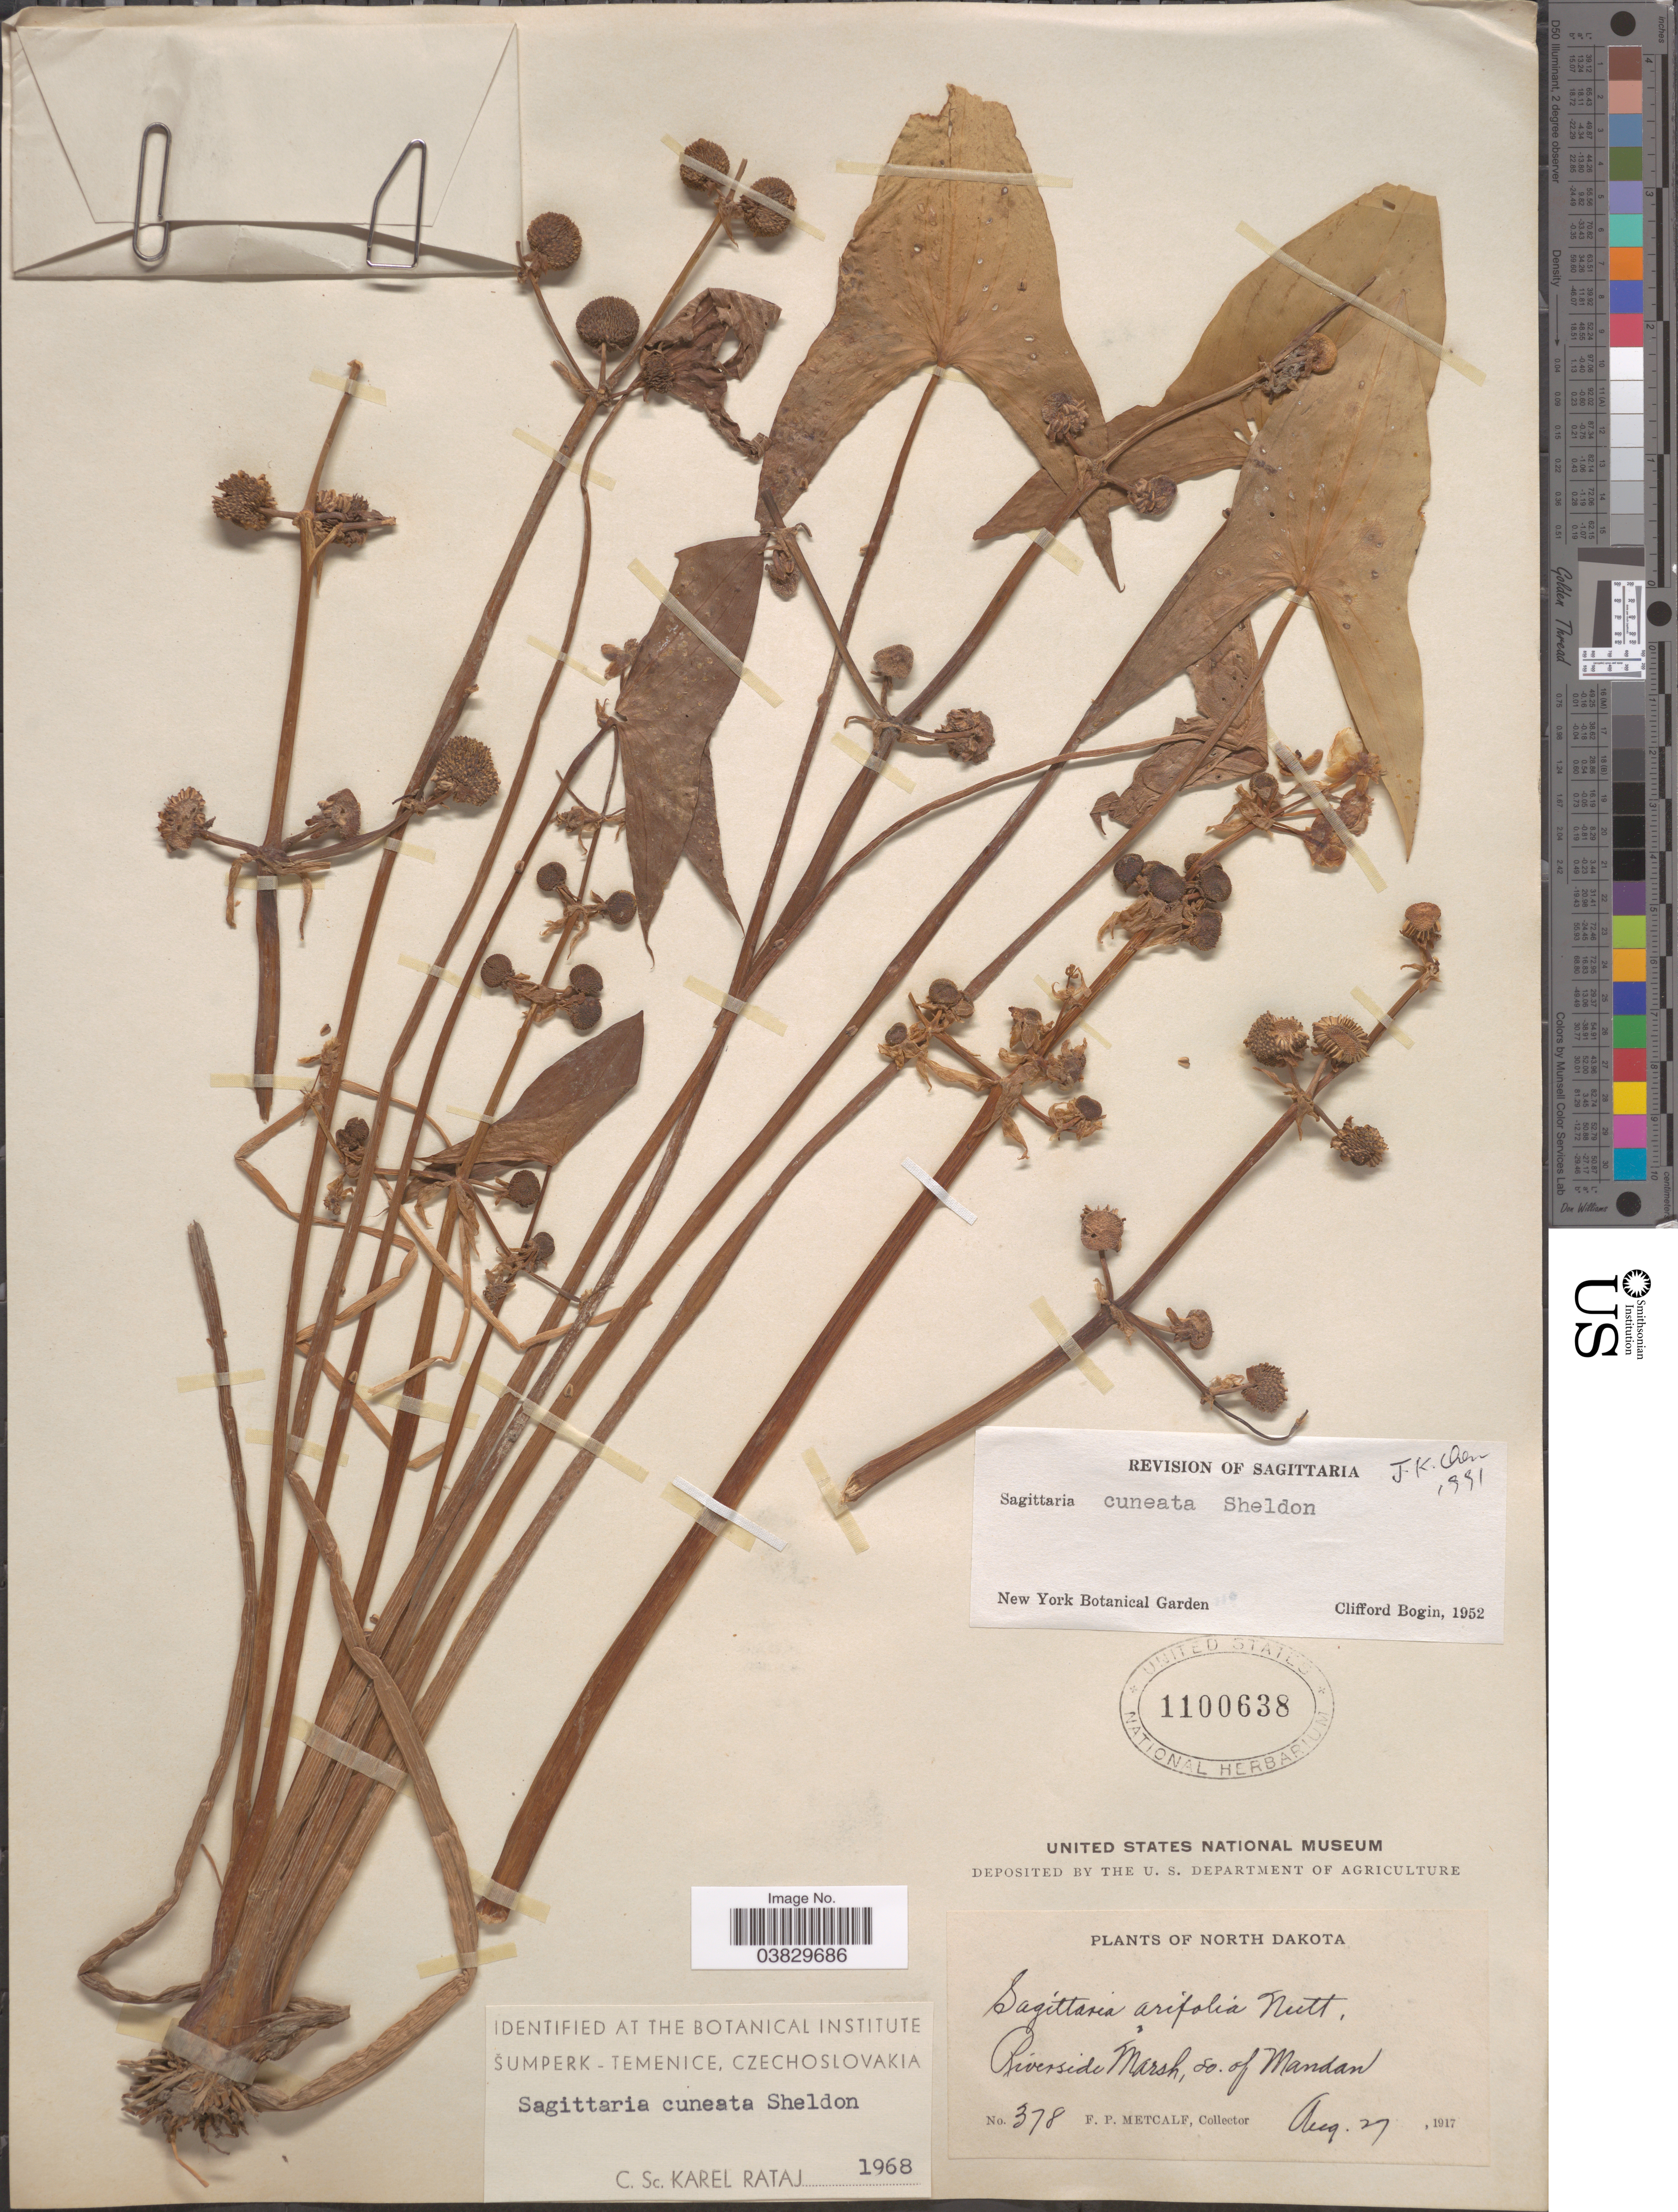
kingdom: Plantae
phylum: Tracheophyta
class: Liliopsida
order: Alismatales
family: Alismataceae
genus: Sagittaria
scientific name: Sagittaria cuneata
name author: E. Sheld.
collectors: F. Metcalf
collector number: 378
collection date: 1917-08-27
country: United States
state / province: North Dakota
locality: Riverside Marsh, so. of Mandan.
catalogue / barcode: US 1100638